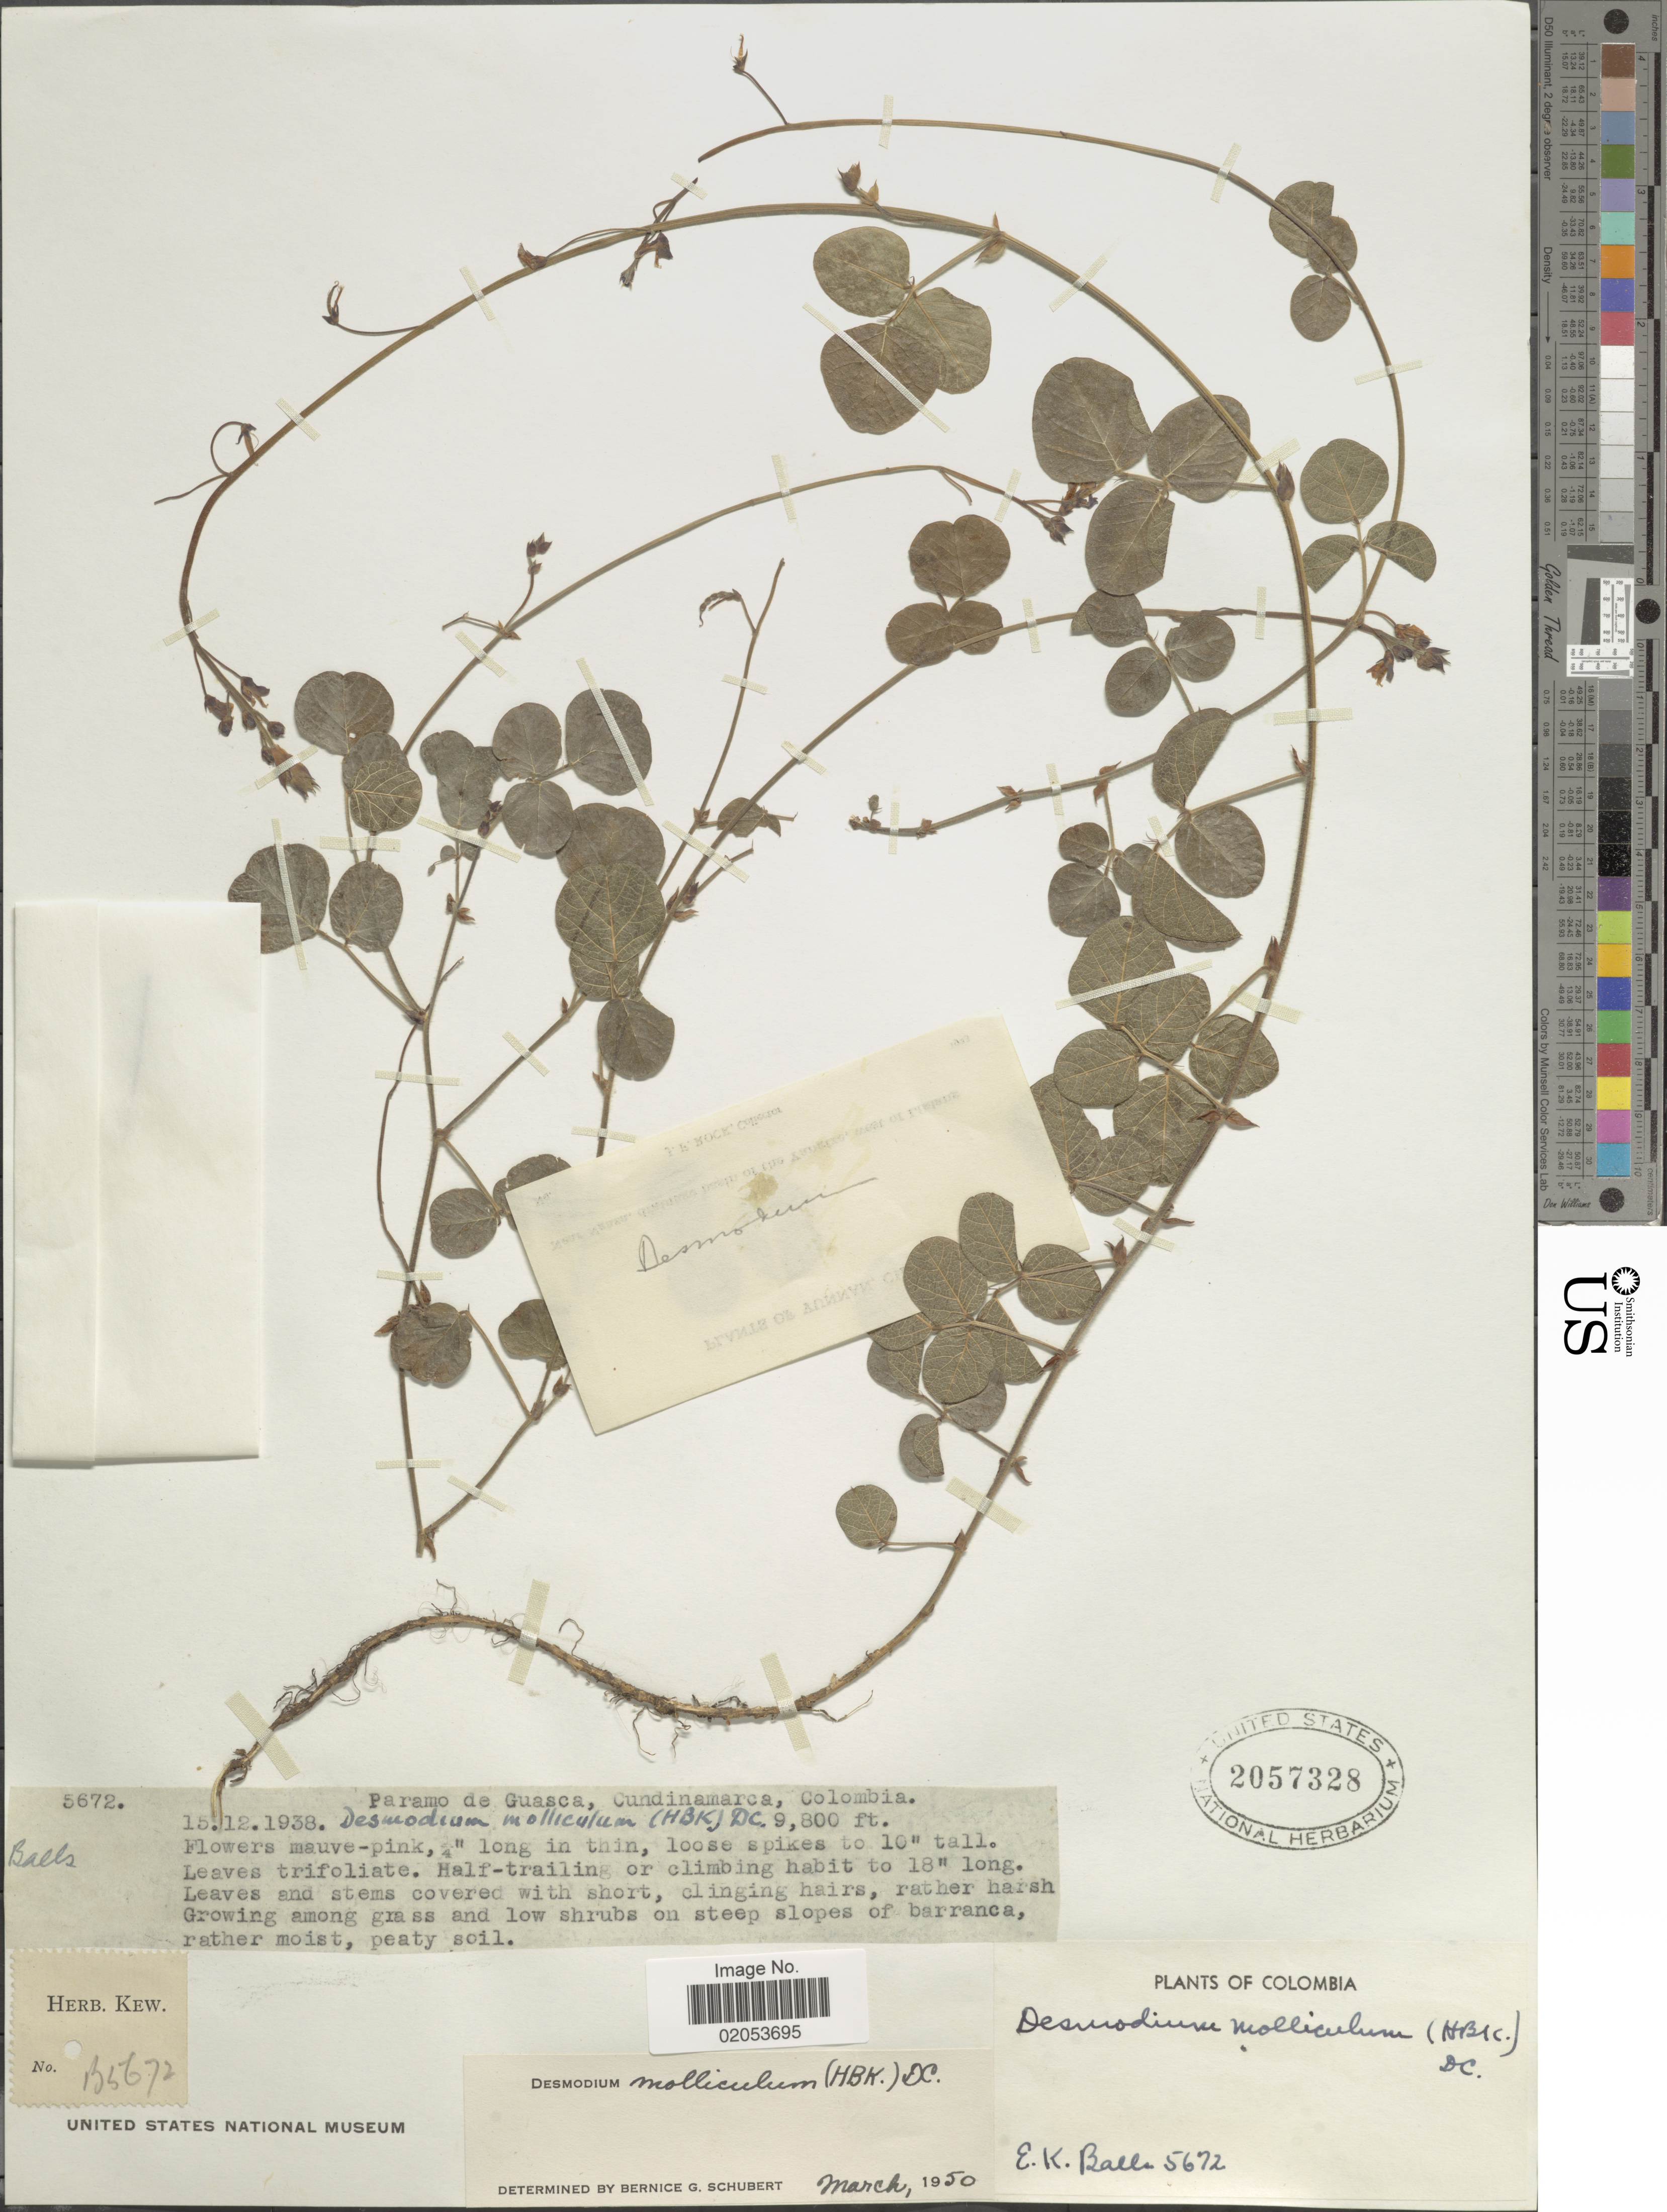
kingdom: Plantae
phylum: Tracheophyta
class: Magnoliopsida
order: Fabales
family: Fabaceae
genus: Desmodium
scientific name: Desmodium molliculum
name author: (Kunth) DC.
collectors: E. Ball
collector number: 5672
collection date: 1938-12-15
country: Colombia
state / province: Cundinamarca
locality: Paramo de Guasca, growing among grass and low shrubs on steep slopes of barranca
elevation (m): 2987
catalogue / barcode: US 2057328